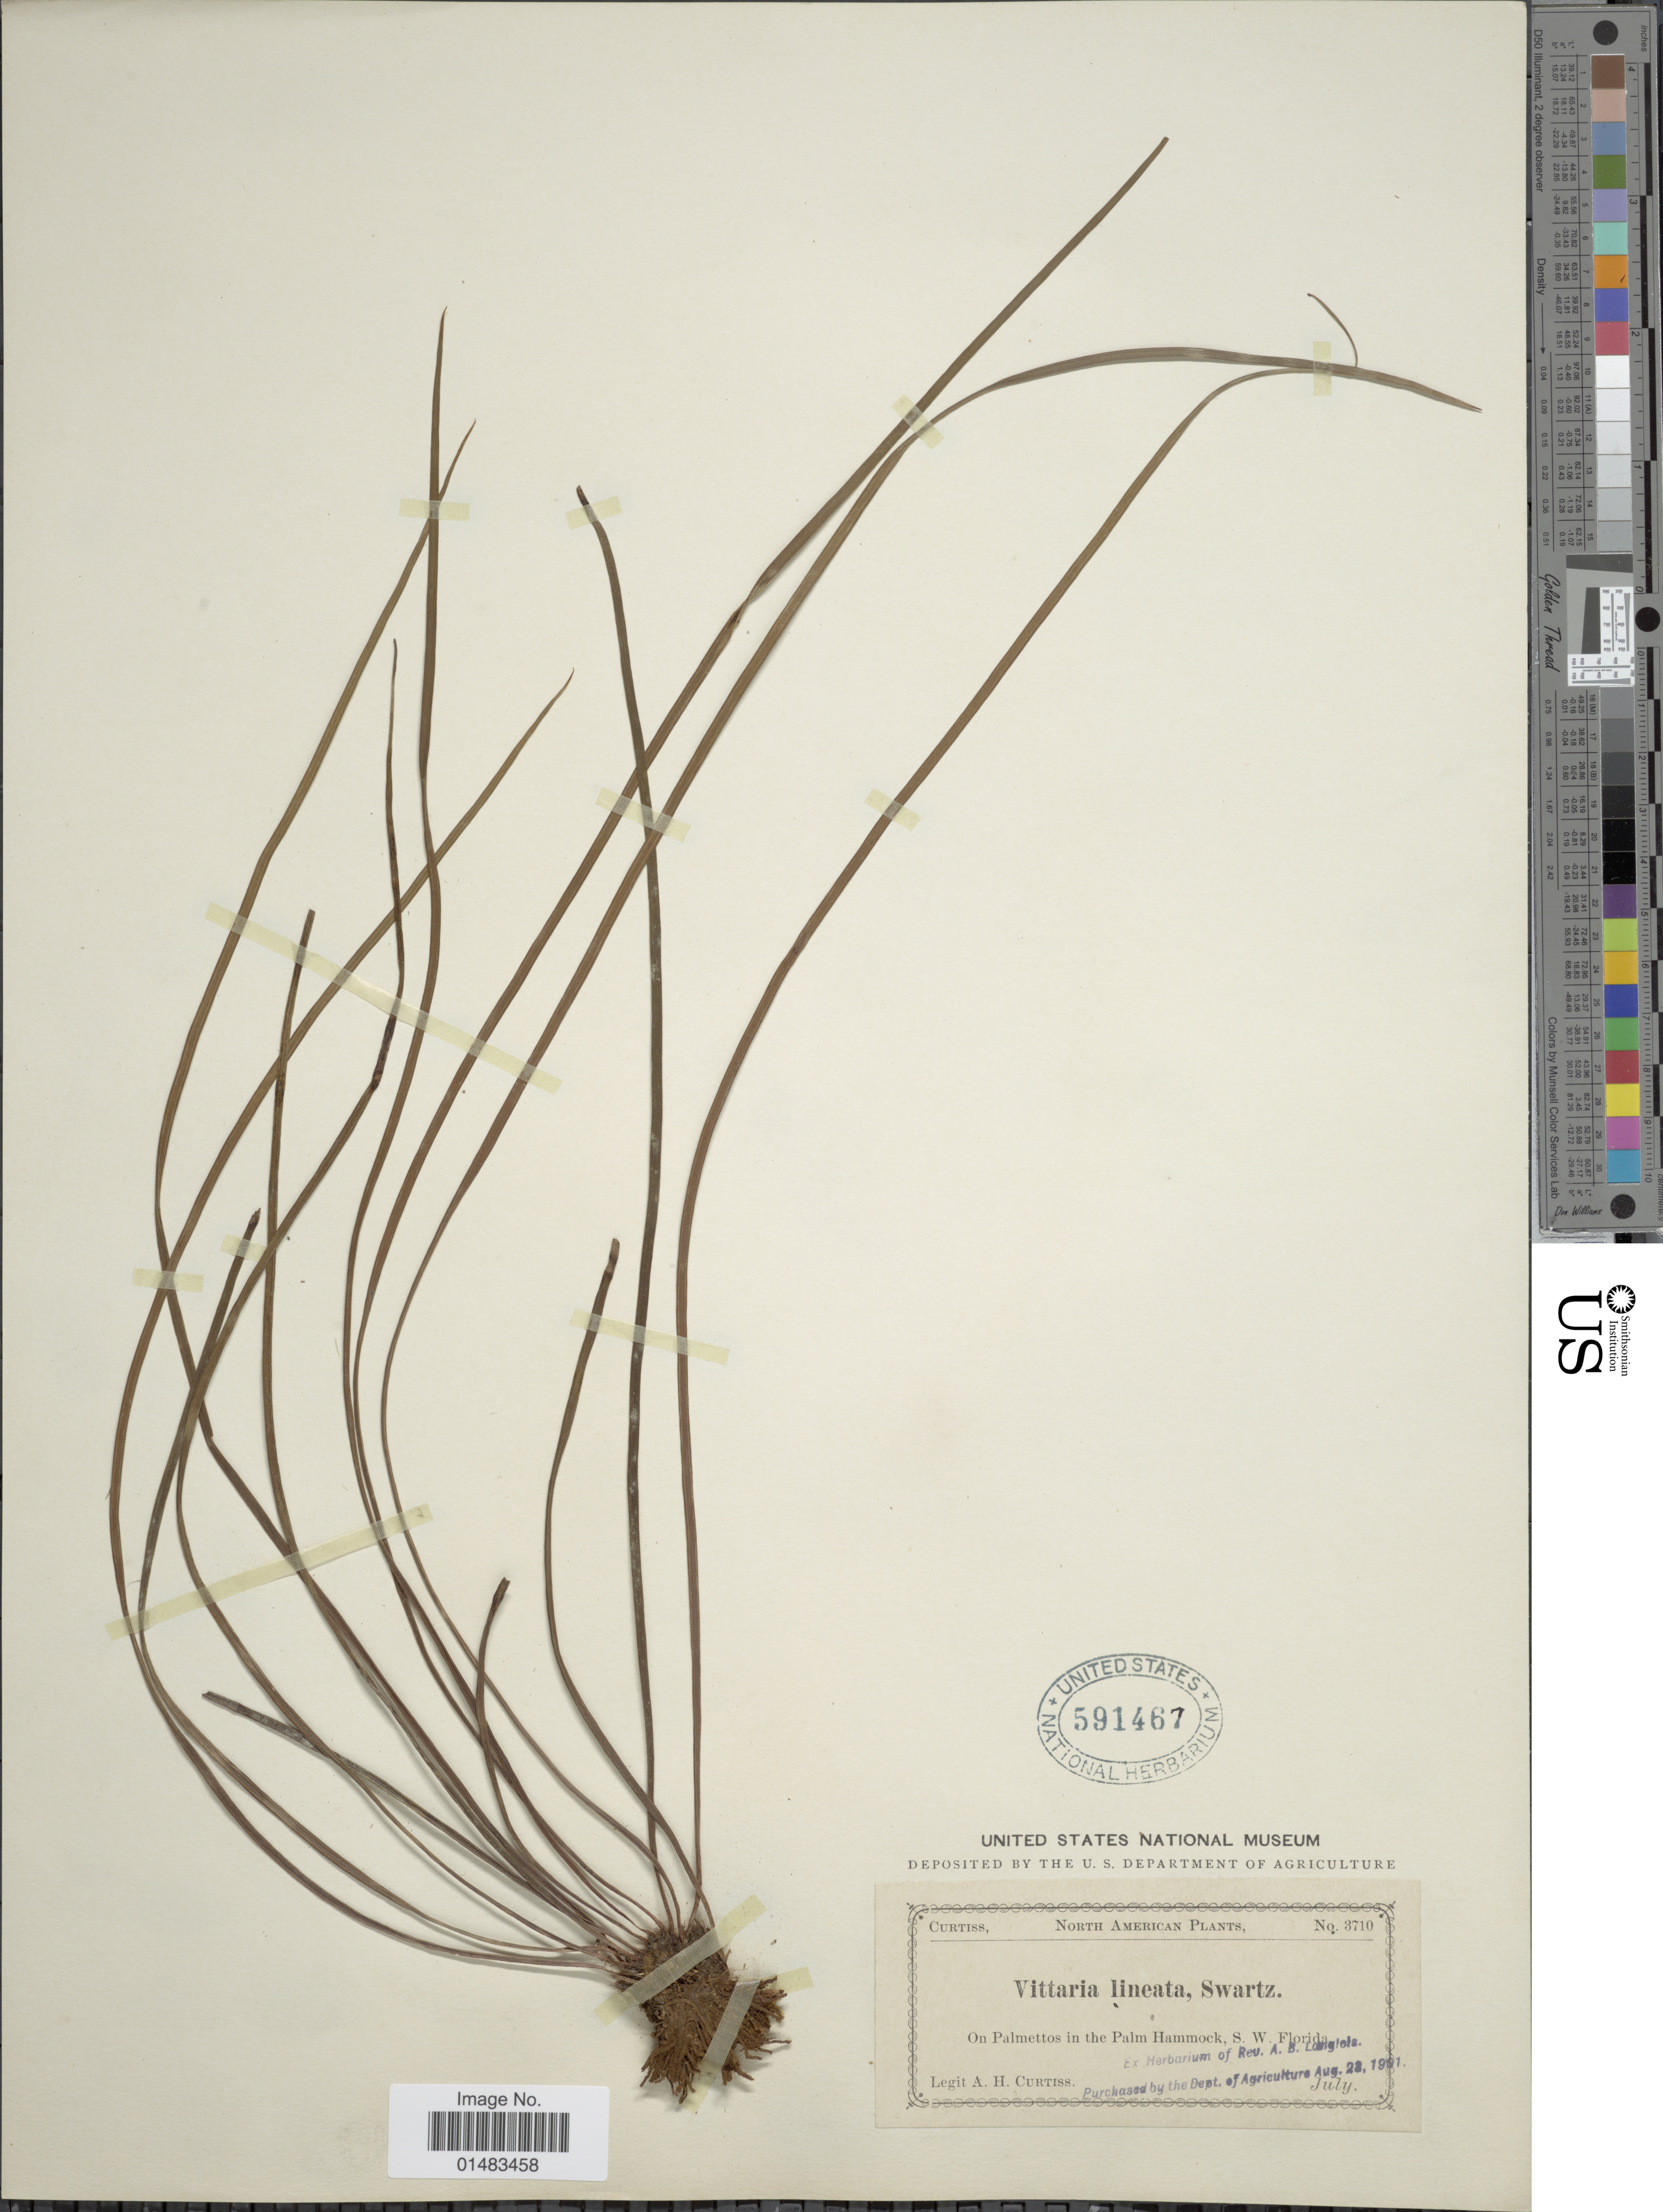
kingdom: Plantae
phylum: Tracheophyta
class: Polypodiopsida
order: Polypodiales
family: Pteridaceae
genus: Vittaria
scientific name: Vittaria lineata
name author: (L.) Sm.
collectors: A. H. Curtiss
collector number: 3710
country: United States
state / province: Florida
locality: On Palmettos in the Palm Hammock, S.W.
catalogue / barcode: US 591467